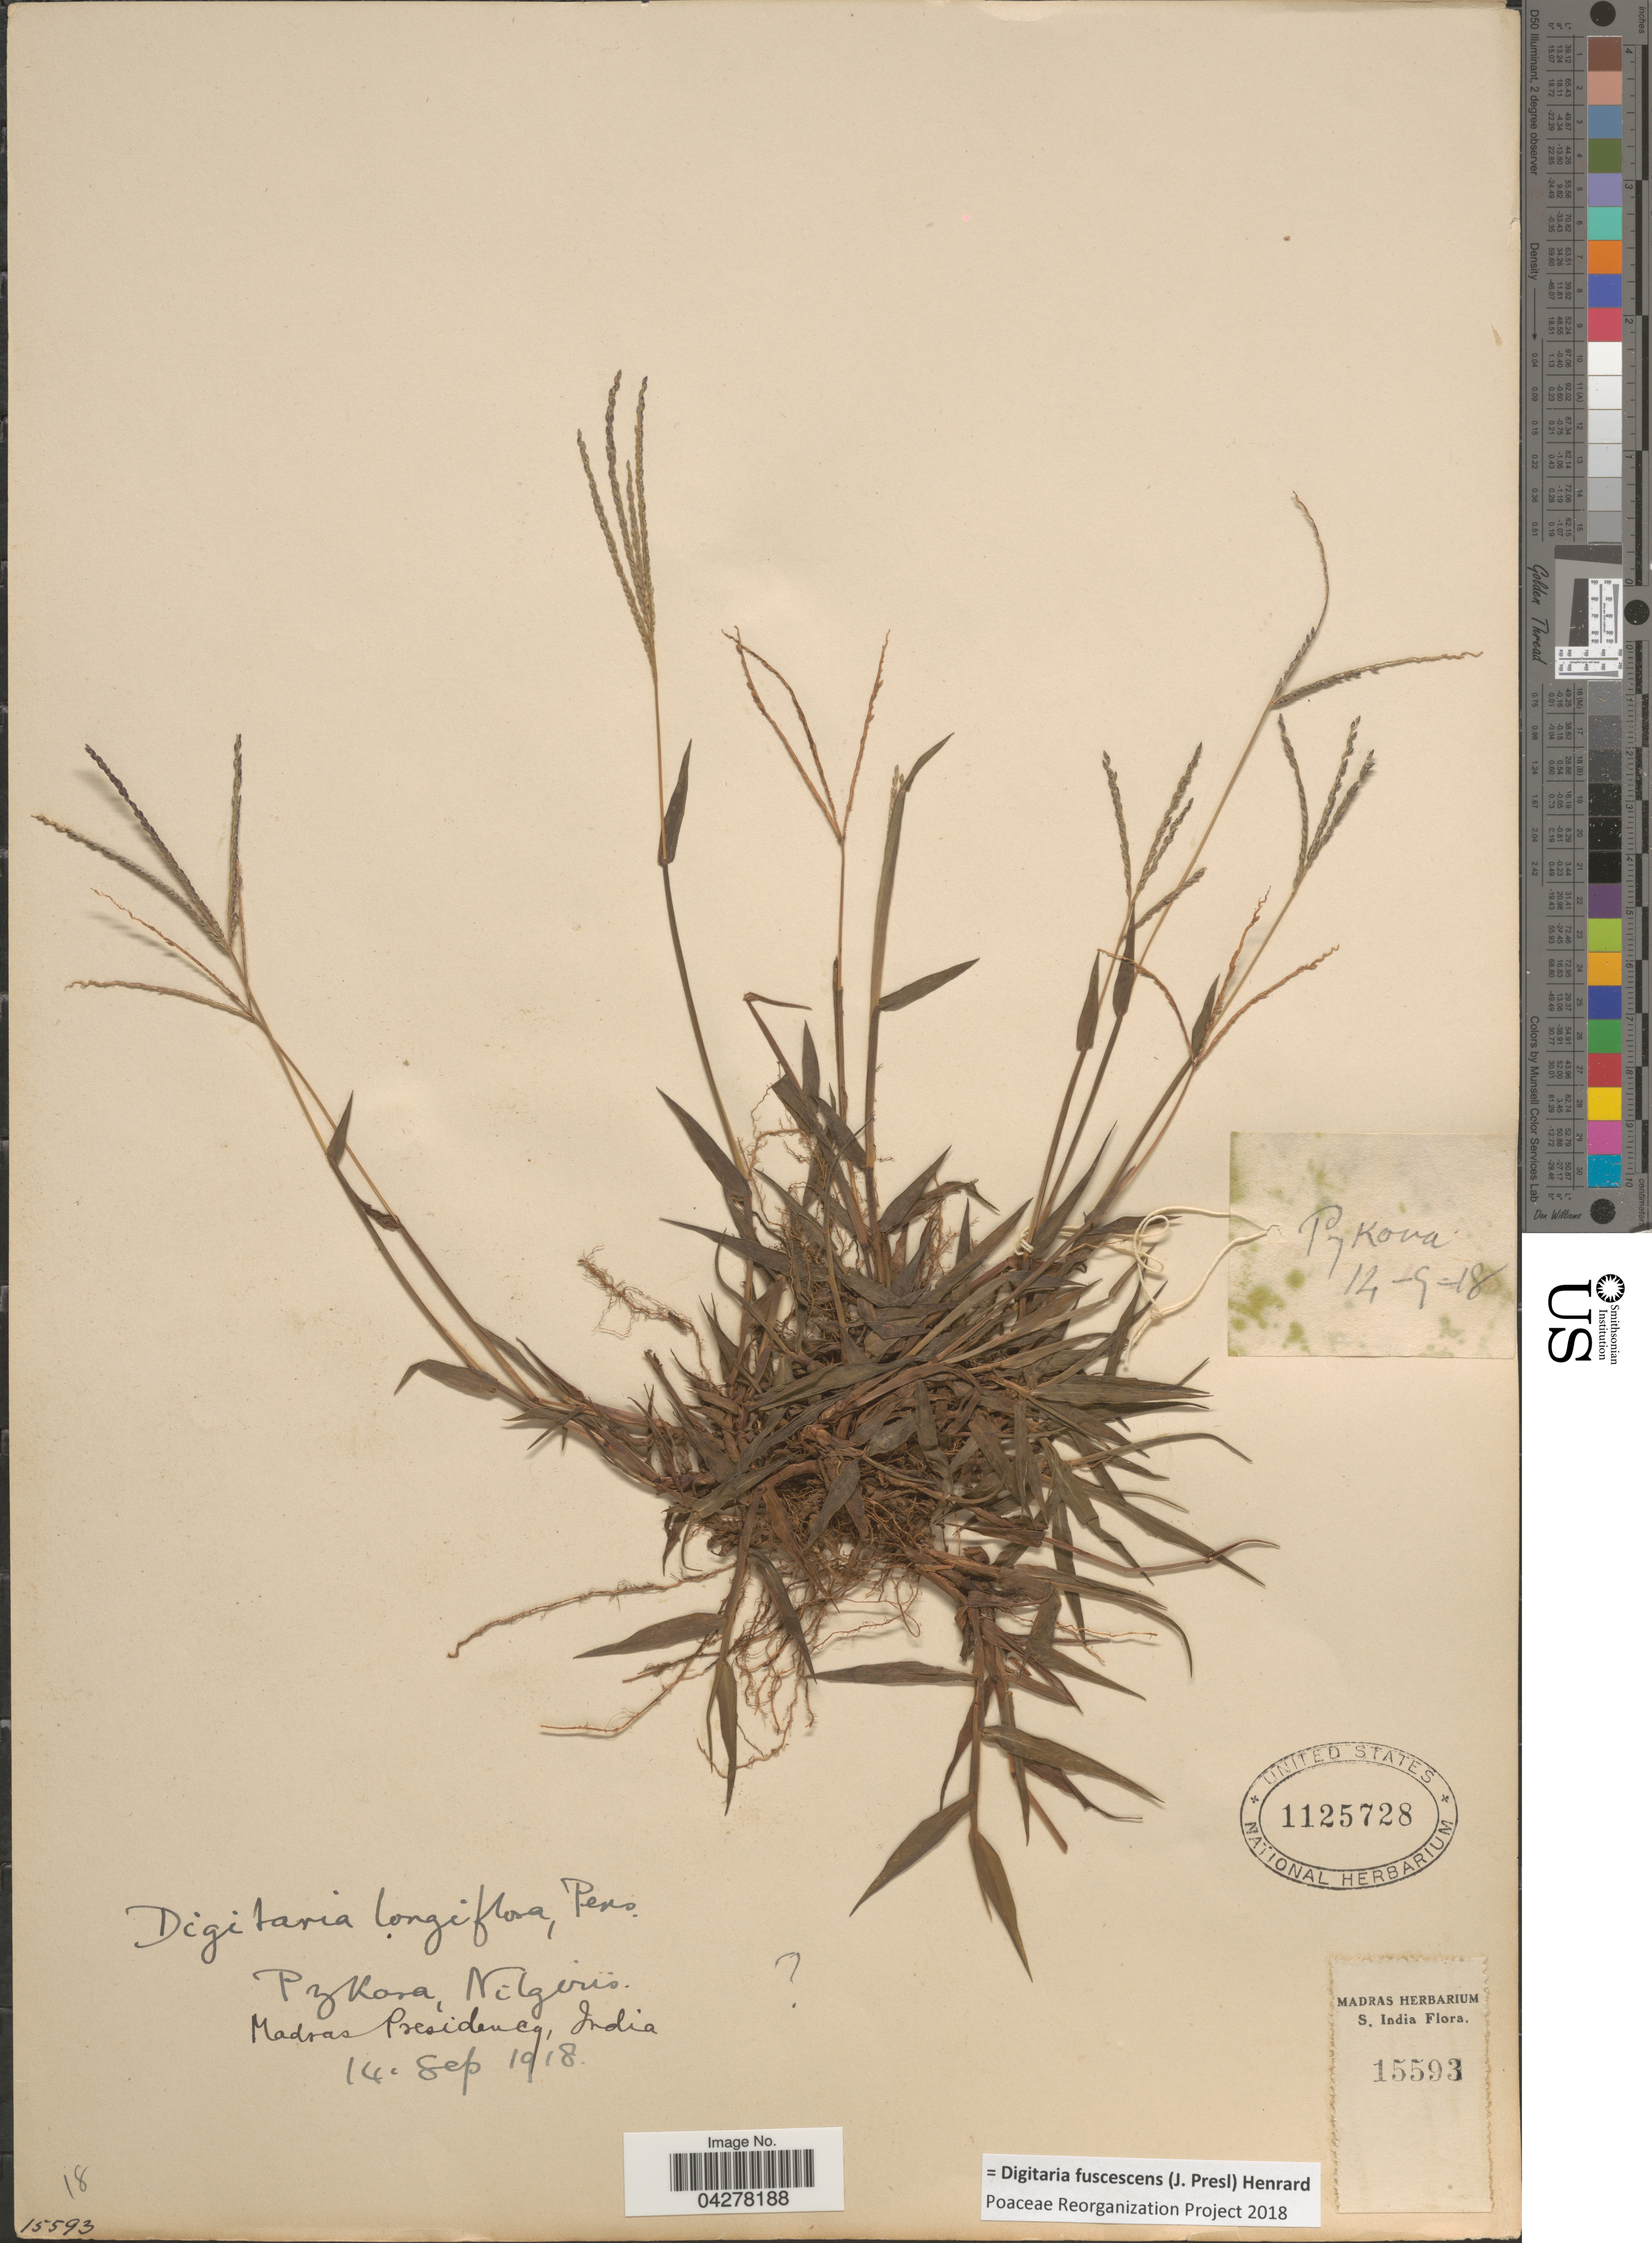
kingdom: Plantae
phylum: Tracheophyta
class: Liliopsida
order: Poales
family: Poaceae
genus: Digitaria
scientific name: Digitaria fuscescens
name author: (J. Presl) Henr.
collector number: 15593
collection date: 1918-09-14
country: India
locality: Pykara, Nilgerïs Madras Presidency. S. India.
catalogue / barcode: US 1125728